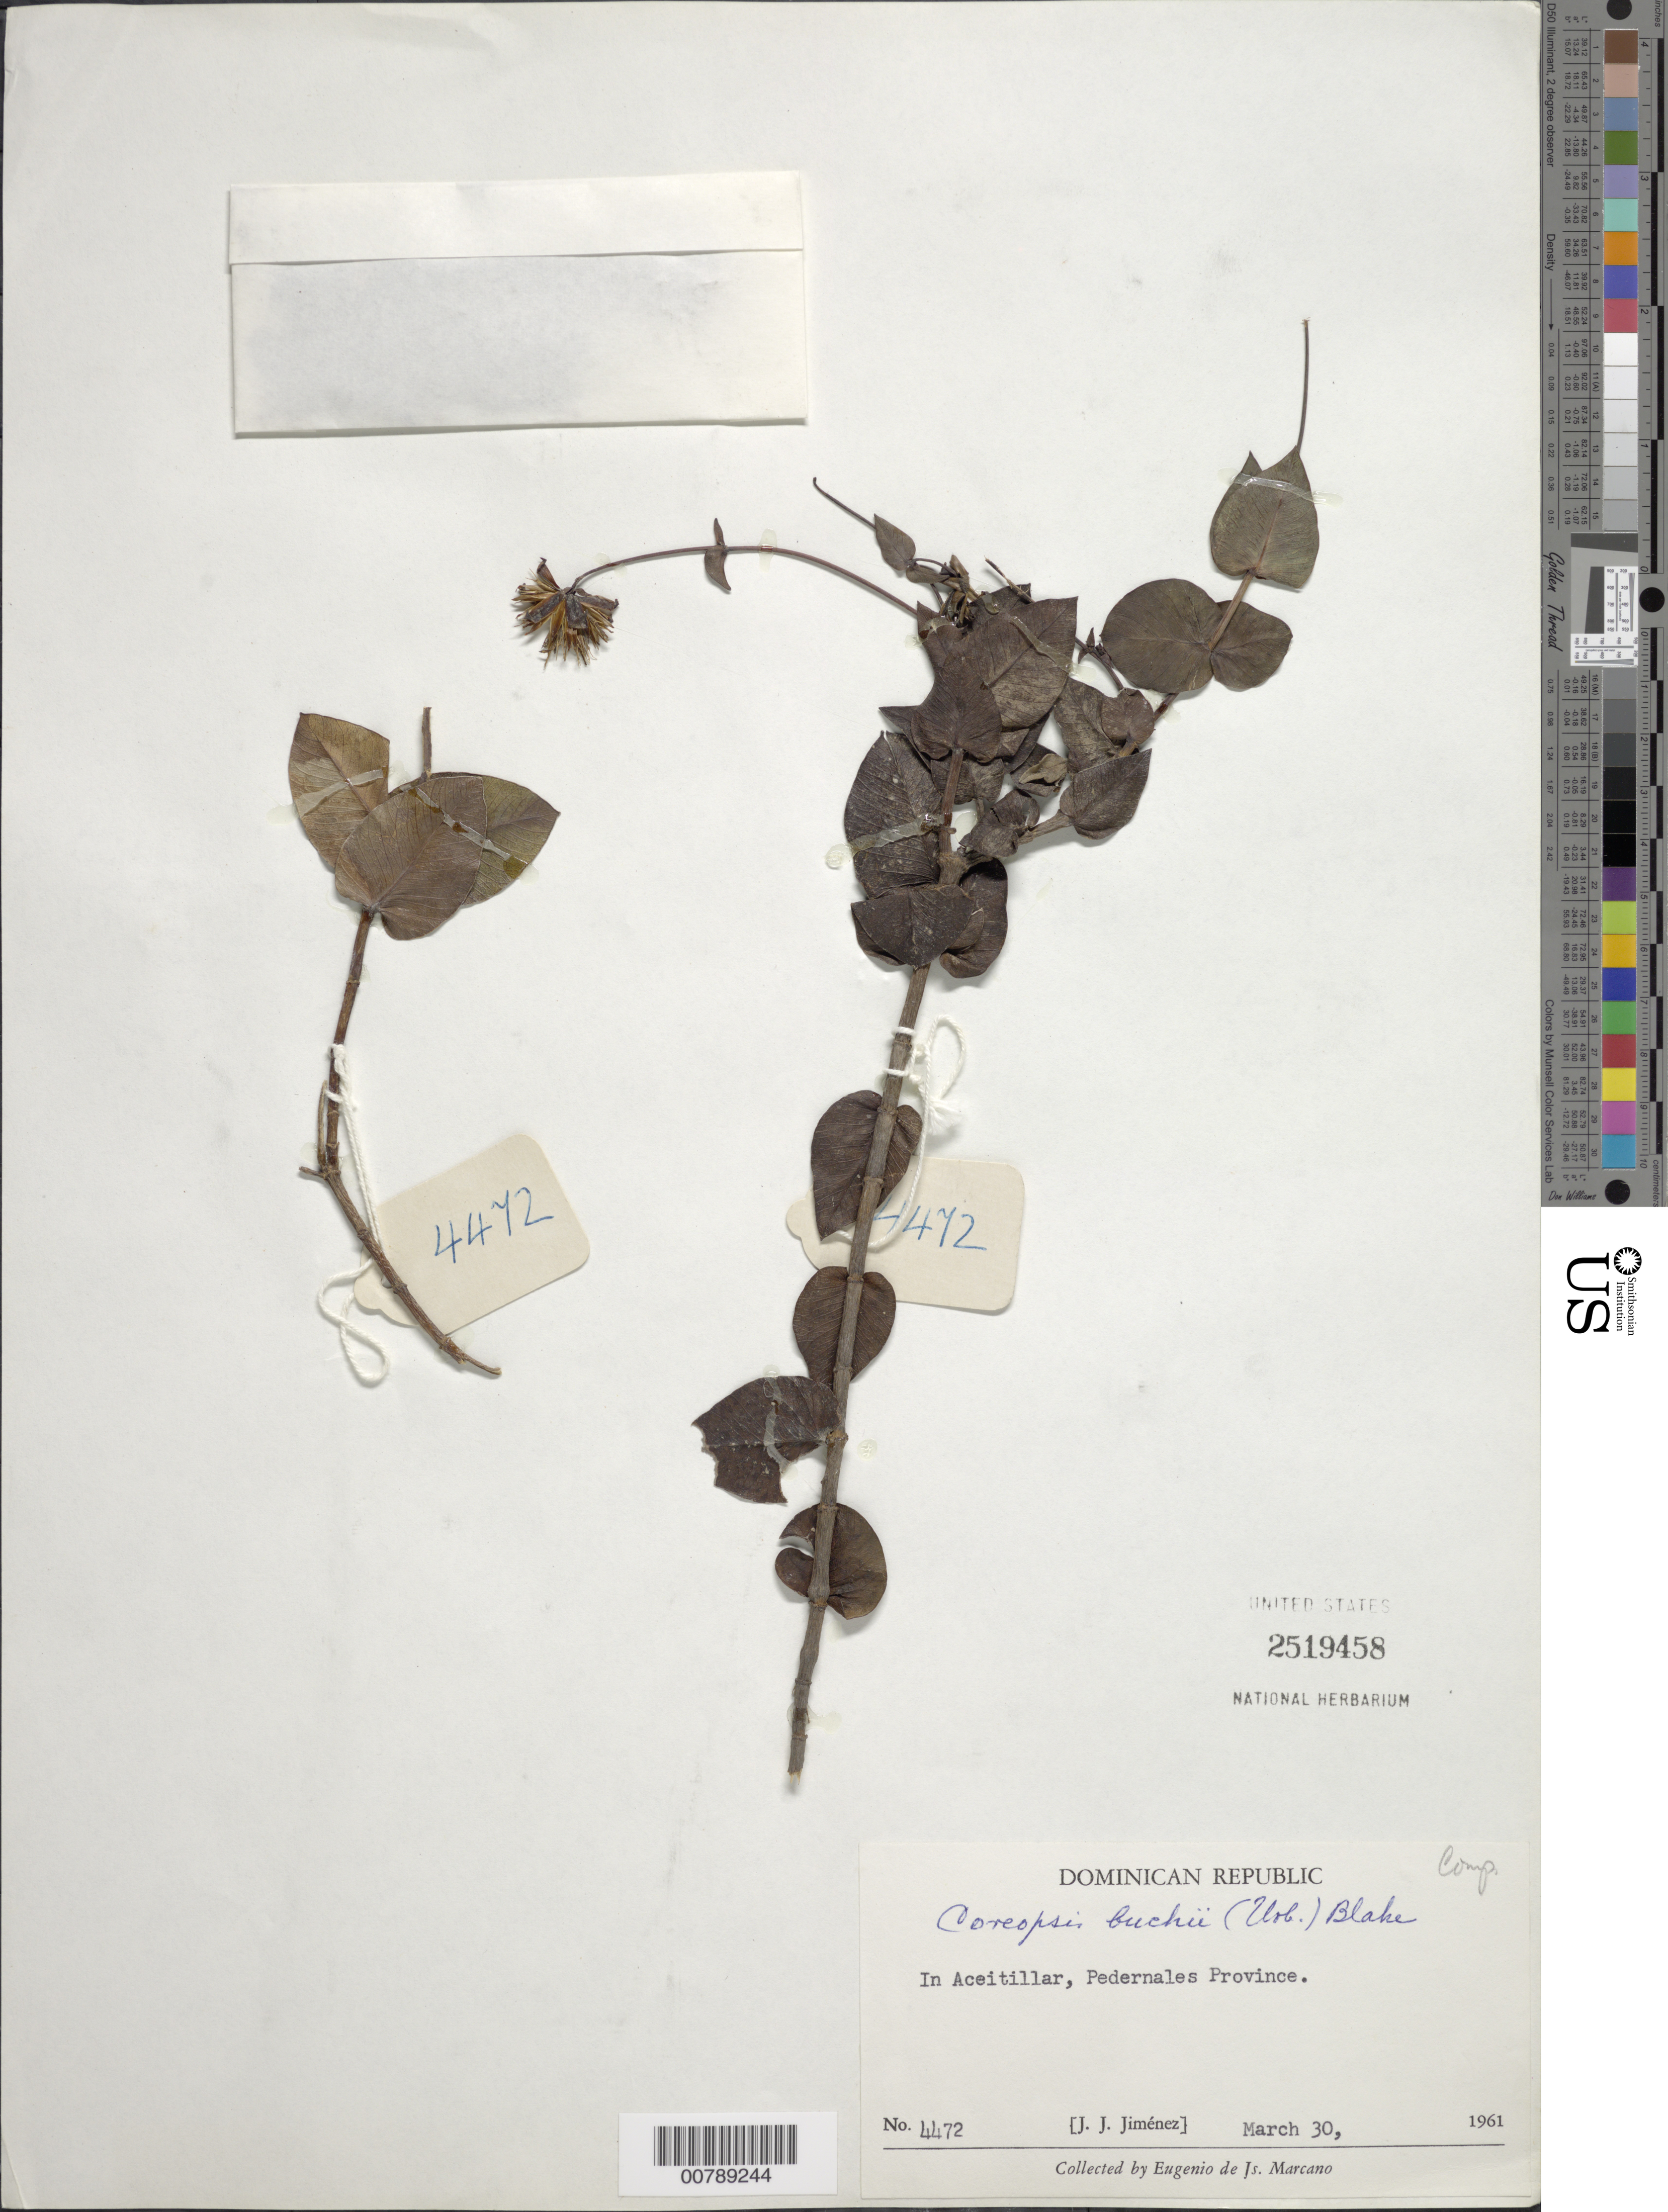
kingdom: Plantae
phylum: Tracheophyta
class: Magnoliopsida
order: Asterales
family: Asteraceae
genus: Coreopsis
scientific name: Coreopsis buchii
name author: (Urb.) S.F. Blake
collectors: E. J. Marcano F.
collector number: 4472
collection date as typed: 30 Mar 1961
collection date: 1961-03-30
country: Dominican Republic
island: Hispaniola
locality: In Aceitillar, Pedernales Province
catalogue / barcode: US 2519458